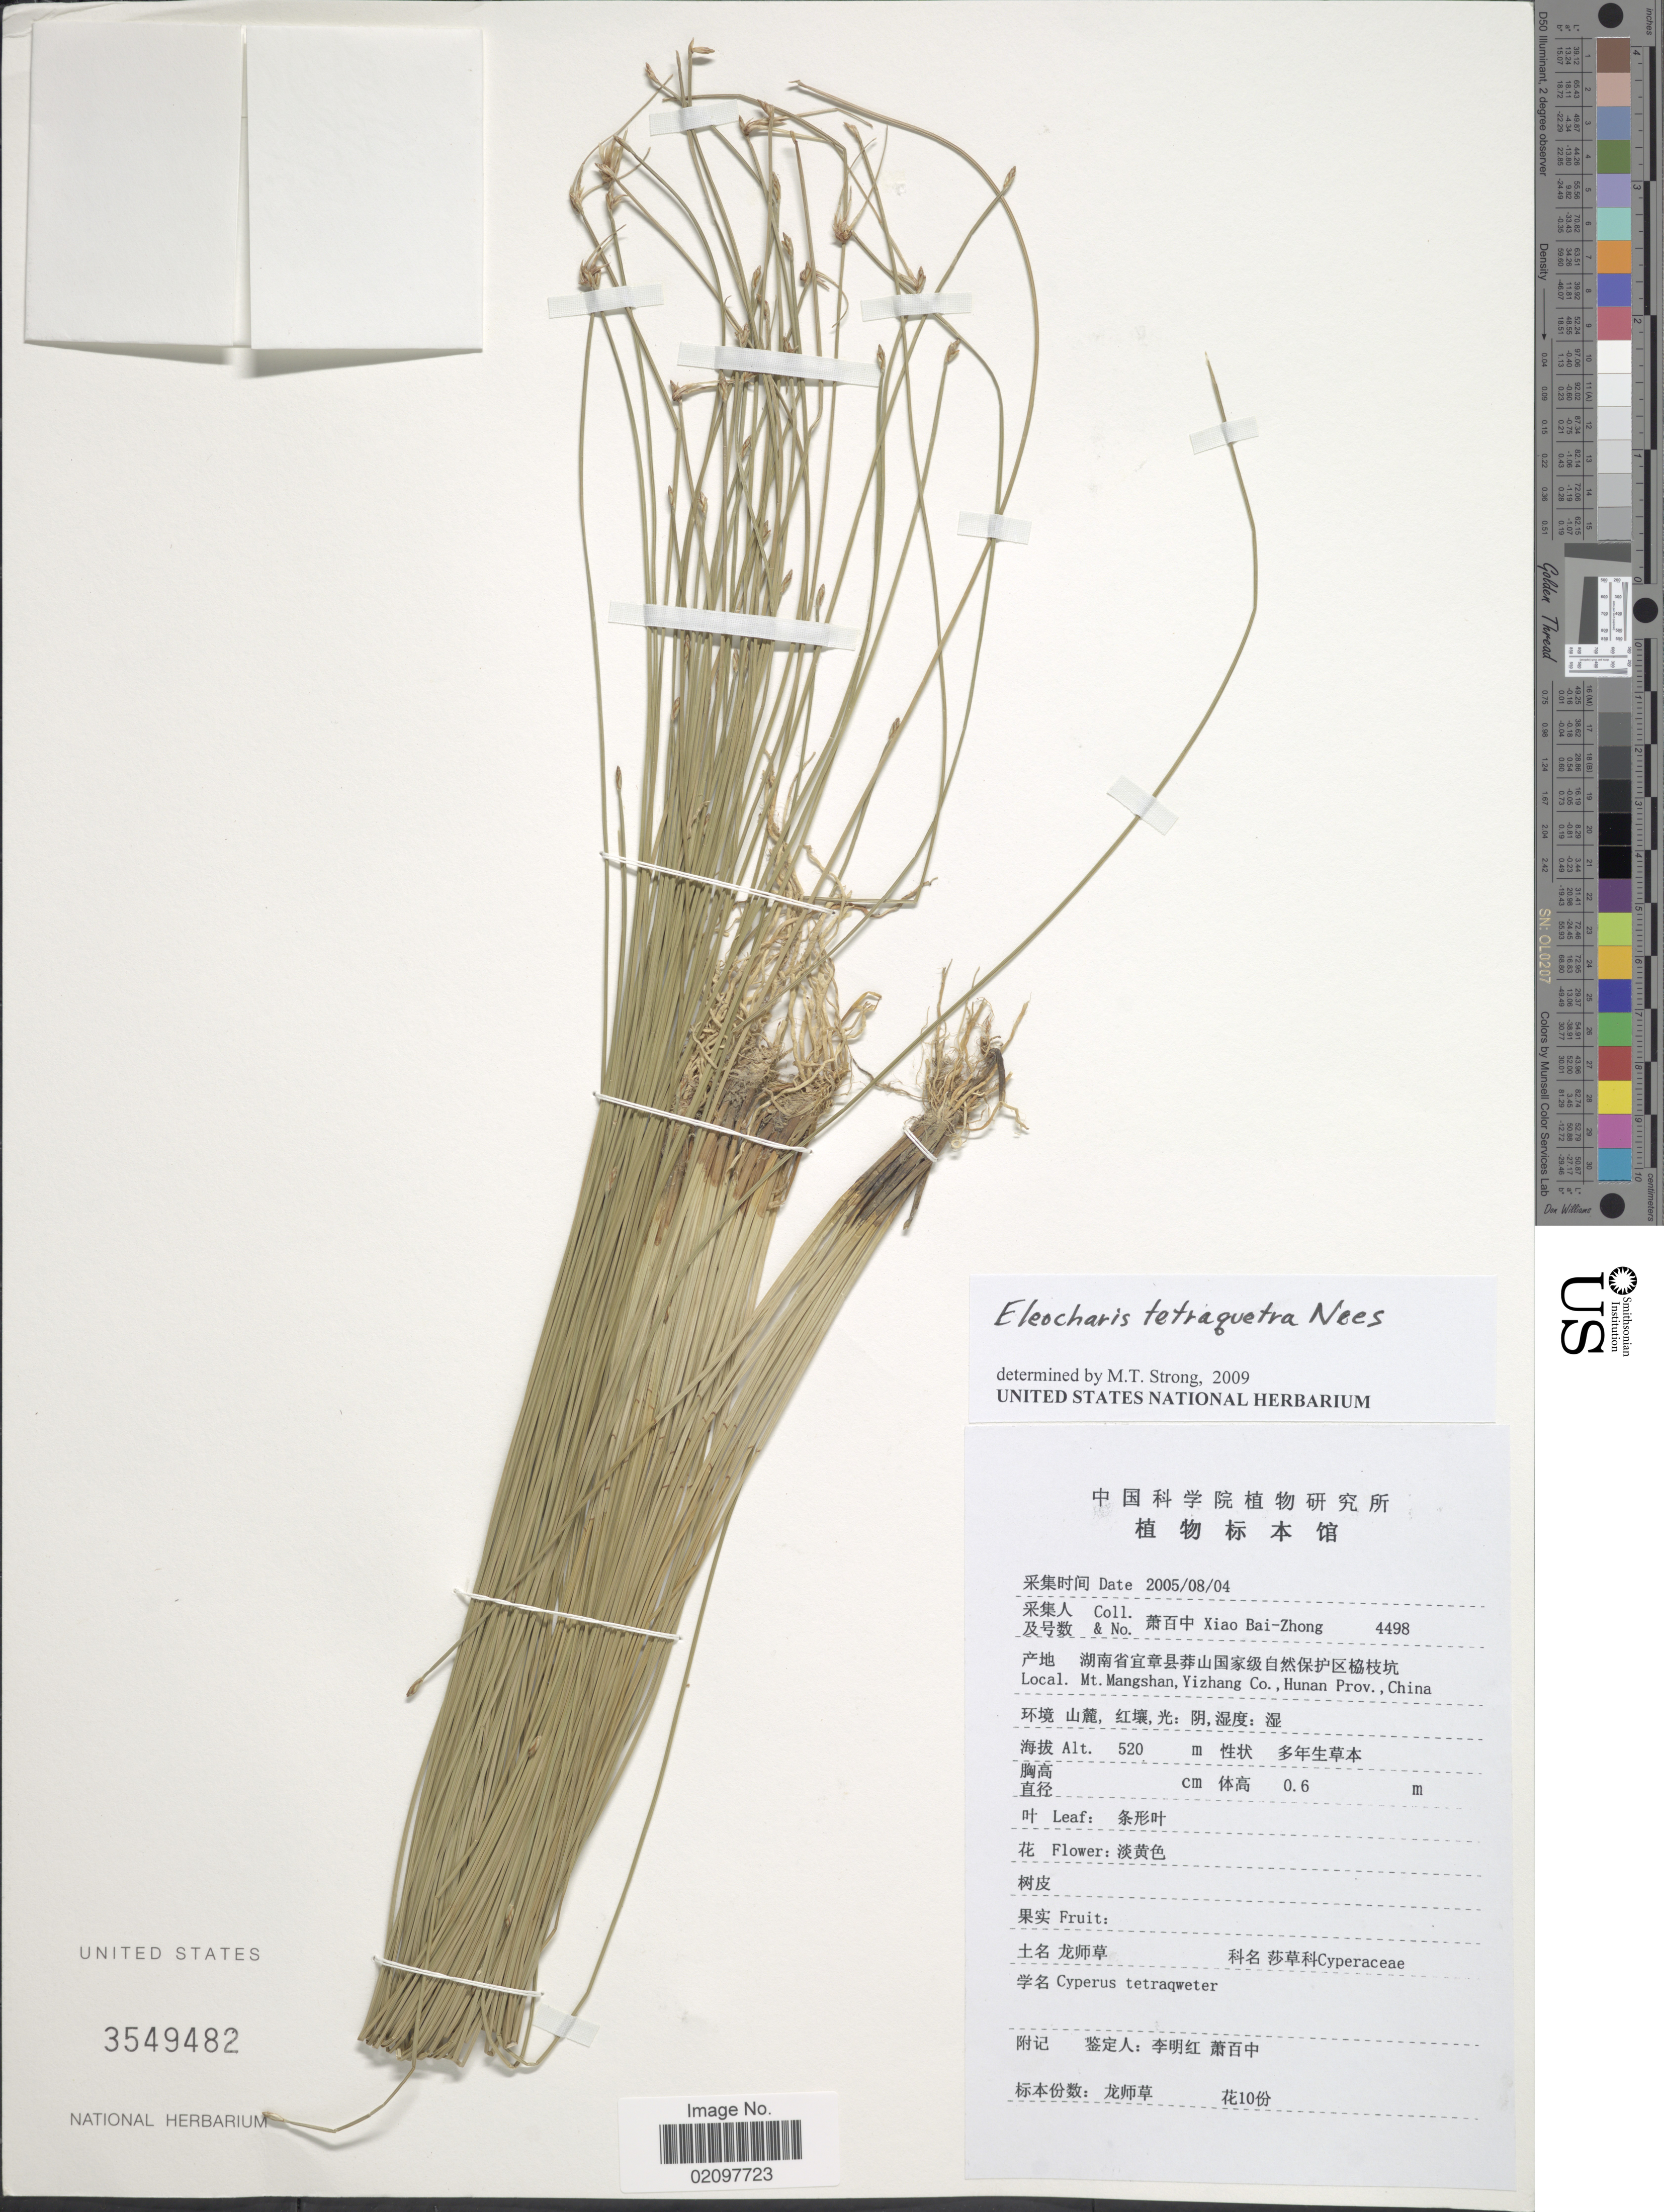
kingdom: Plantae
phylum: Tracheophyta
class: Liliopsida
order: Poales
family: Cyperaceae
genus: Eleocharis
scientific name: Eleocharis tetraquetra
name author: Nees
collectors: B. Z. Xiao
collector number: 4498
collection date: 2005-08-04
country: China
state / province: Hunan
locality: Mt. Mangshan, Yizhang Co.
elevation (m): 520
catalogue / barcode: US 3549482